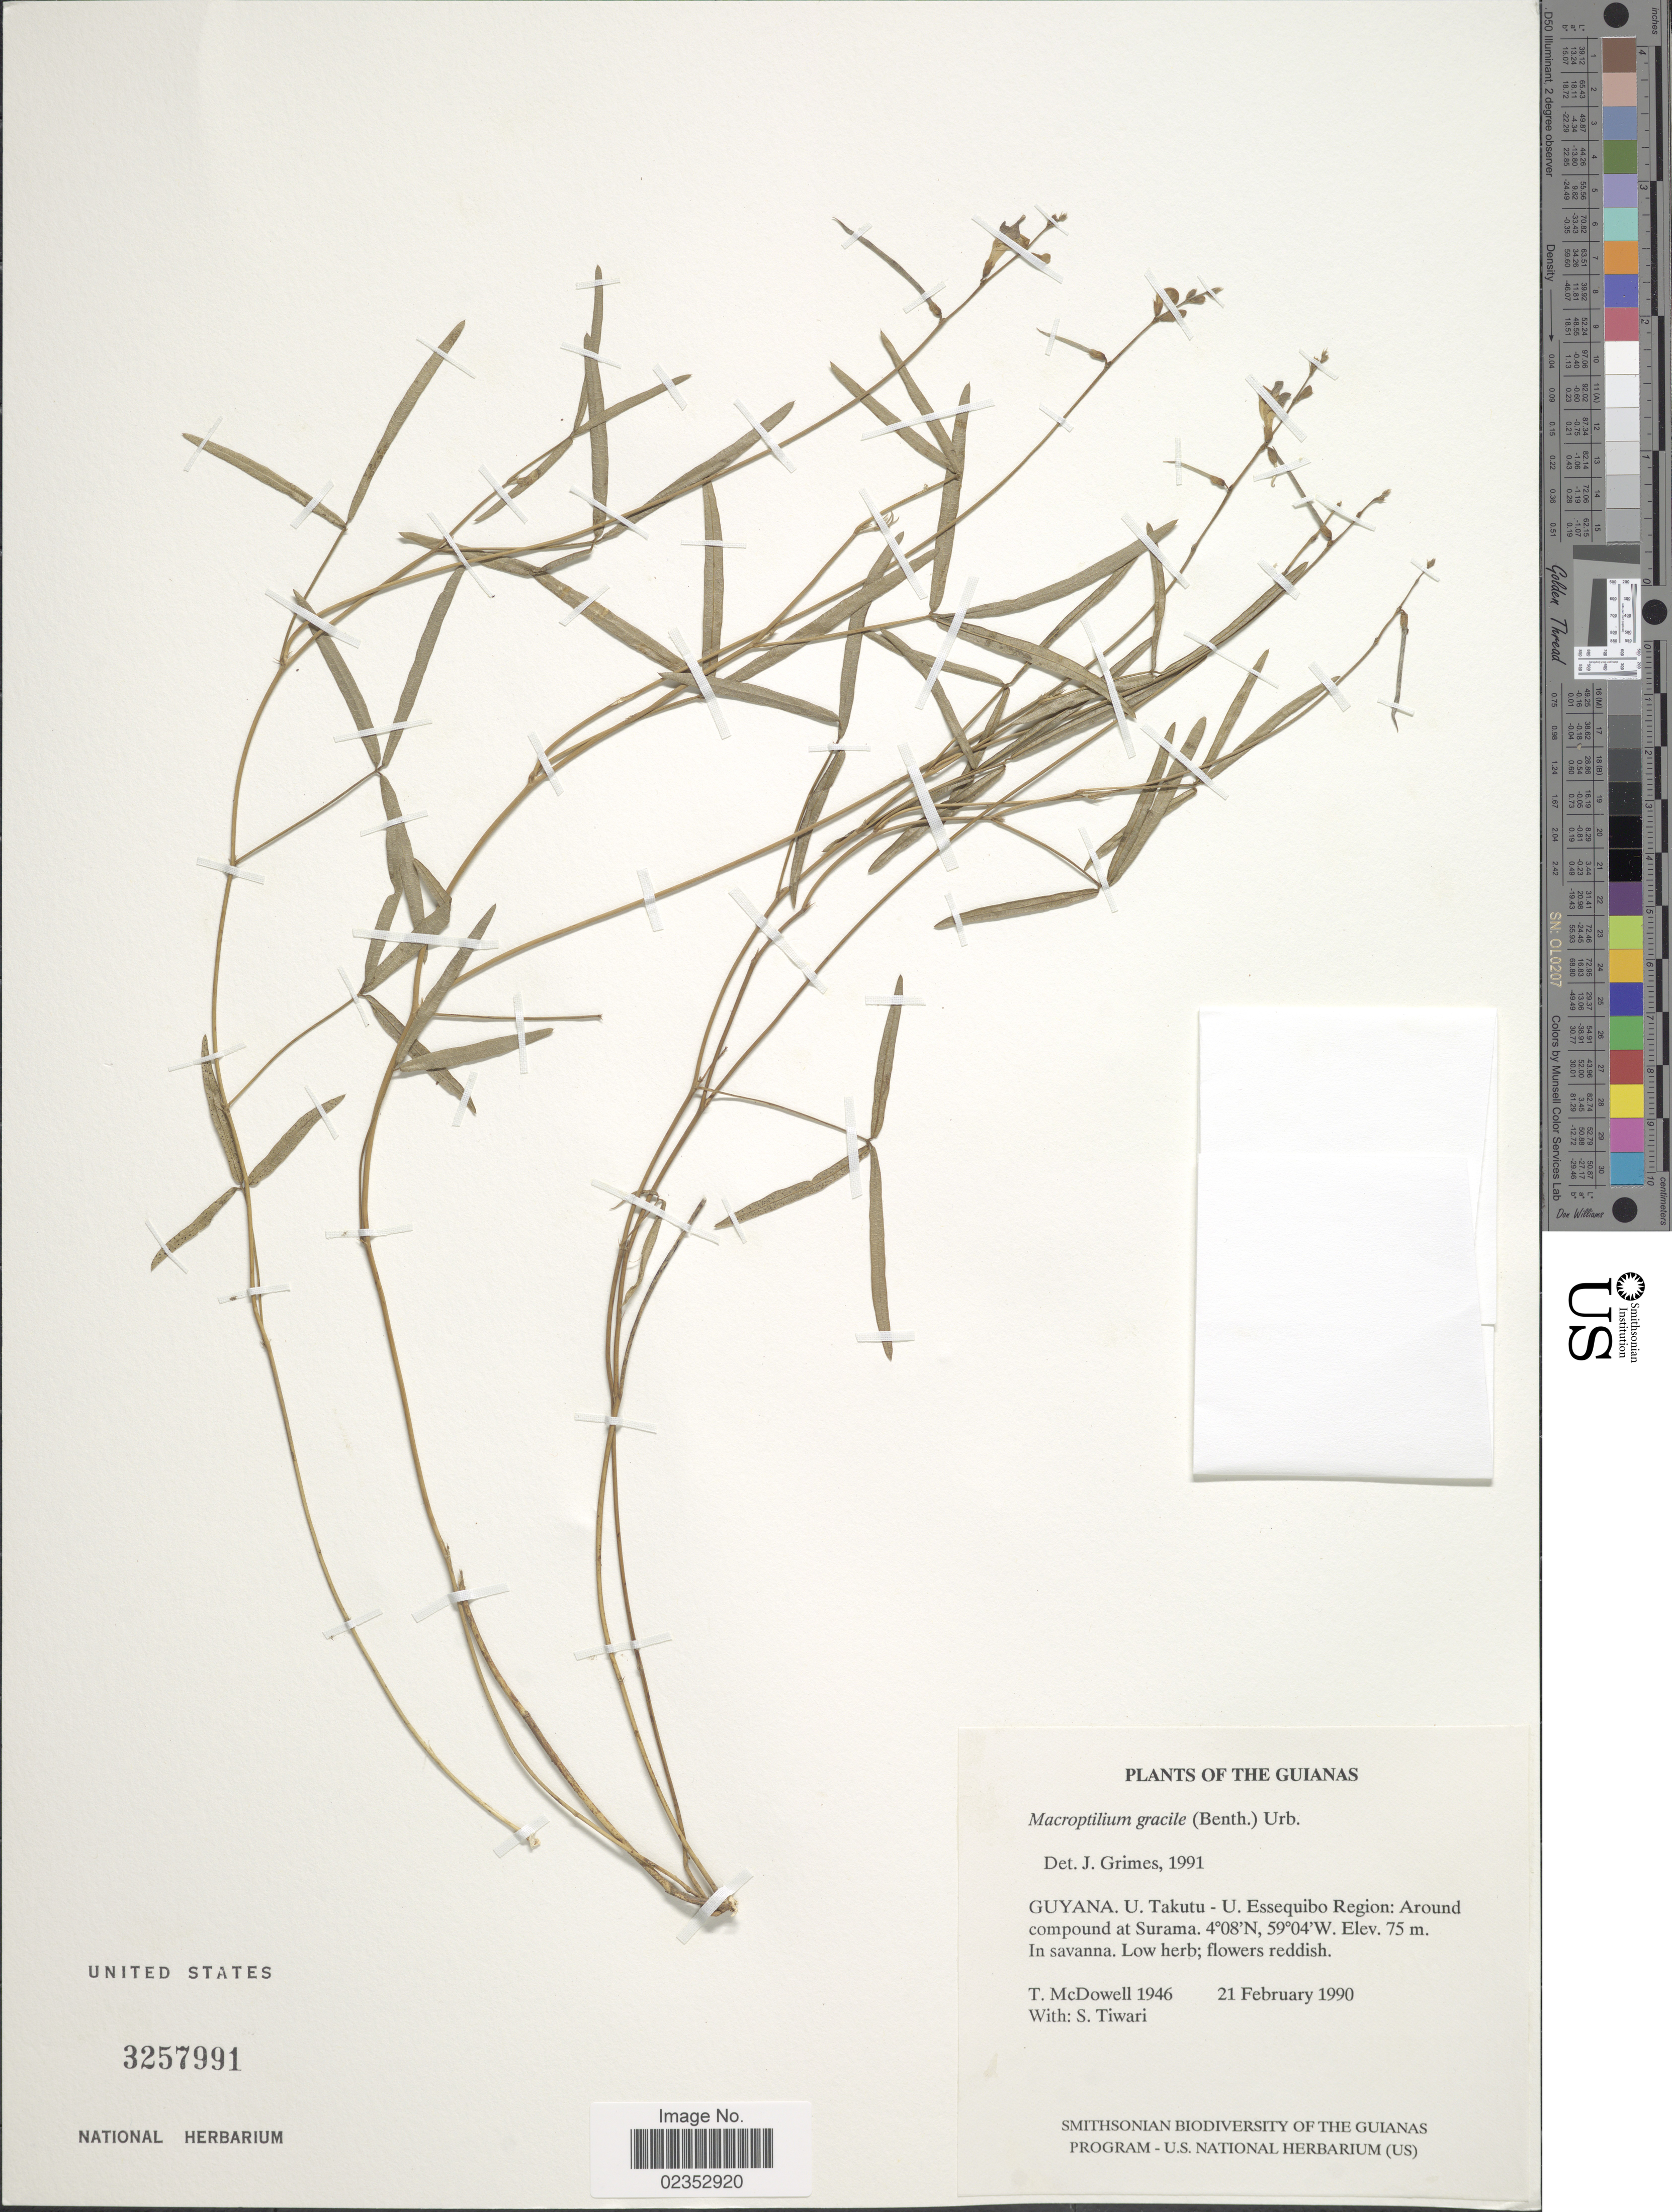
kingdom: Plantae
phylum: Tracheophyta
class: Magnoliopsida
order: Fabales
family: Fabaceae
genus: Macroptilium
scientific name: Macroptilium gracile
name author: (Poepp. ex Benth.) Urb.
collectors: T. McDowell & S. Tiwari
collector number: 1946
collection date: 1990-02-21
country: Guyana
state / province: U. Takutu-U. Essequibo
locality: The Guianas, U. Takutu - U. Essequibo Region: Around compound at Surama. In savanna.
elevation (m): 75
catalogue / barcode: US 3257991